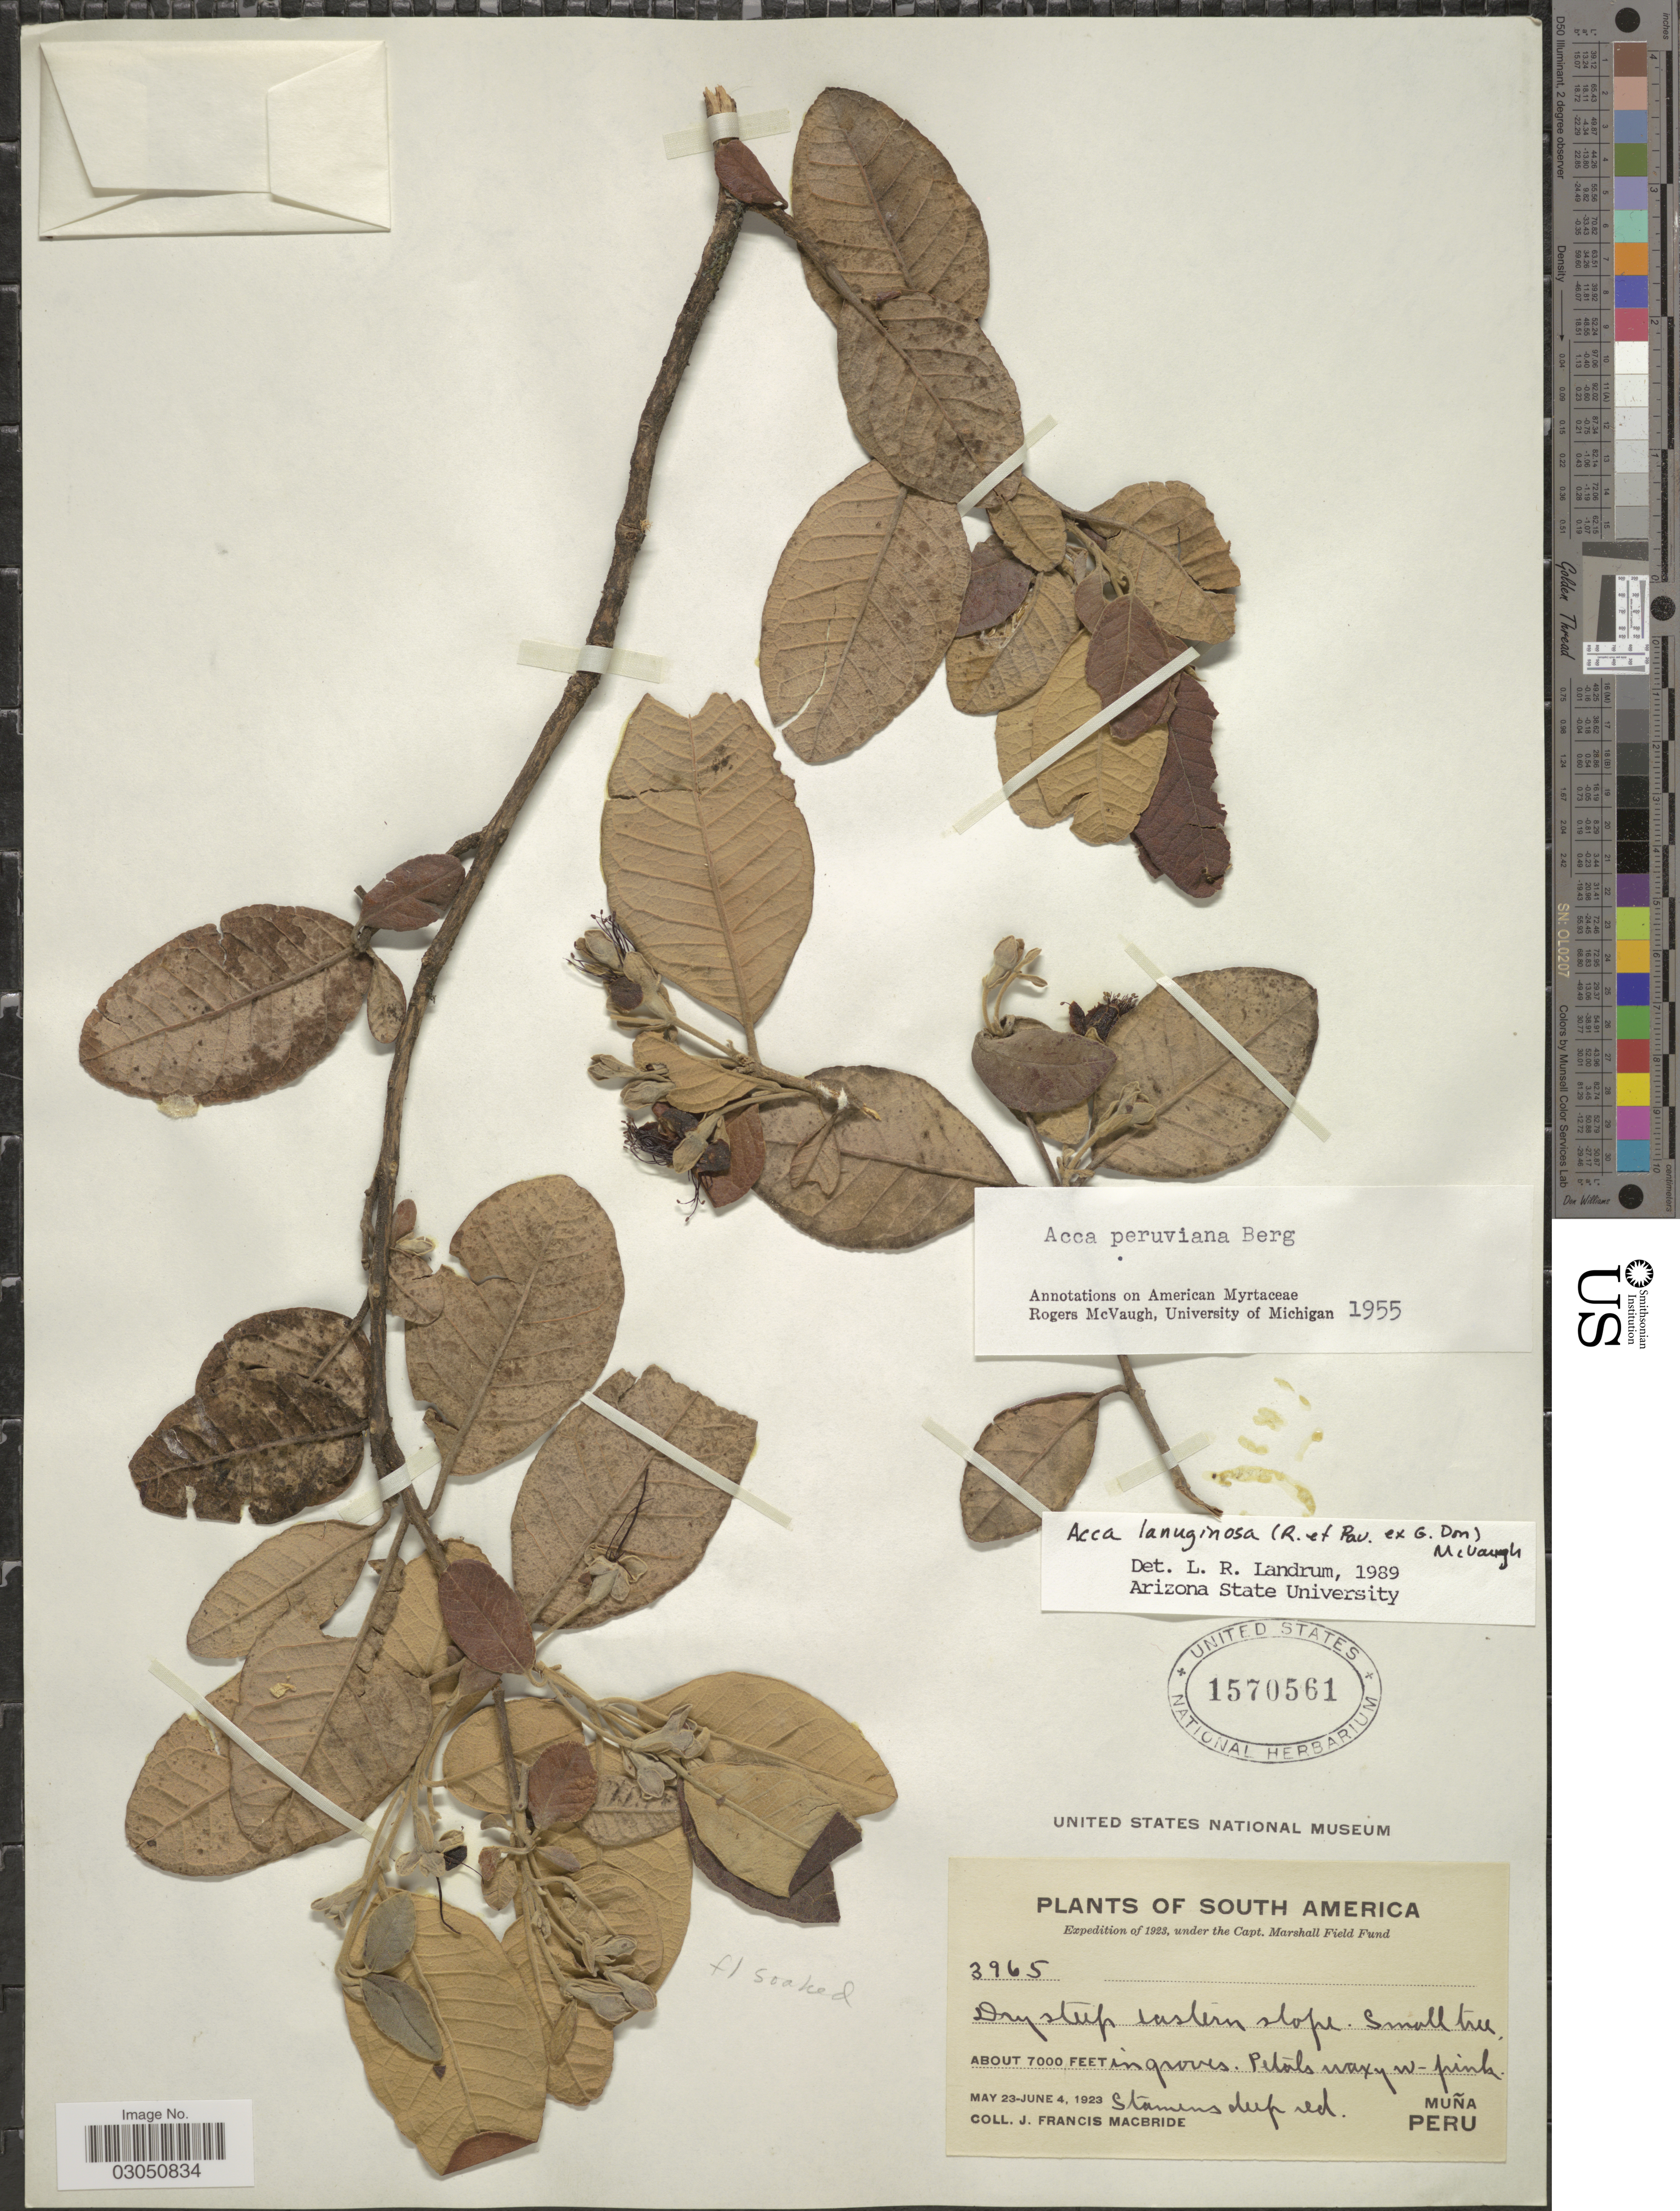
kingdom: Plantae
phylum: Tracheophyta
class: Magnoliopsida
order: Myrtales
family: Myrtaceae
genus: Acca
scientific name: Acca lanuginosa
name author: (Ruiz & Pav. ex G. Don) McVaugh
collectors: J. F. Macbride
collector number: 3965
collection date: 1923-05-23/1923-06-04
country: Peru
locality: Muña.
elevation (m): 2134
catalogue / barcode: US 1570561